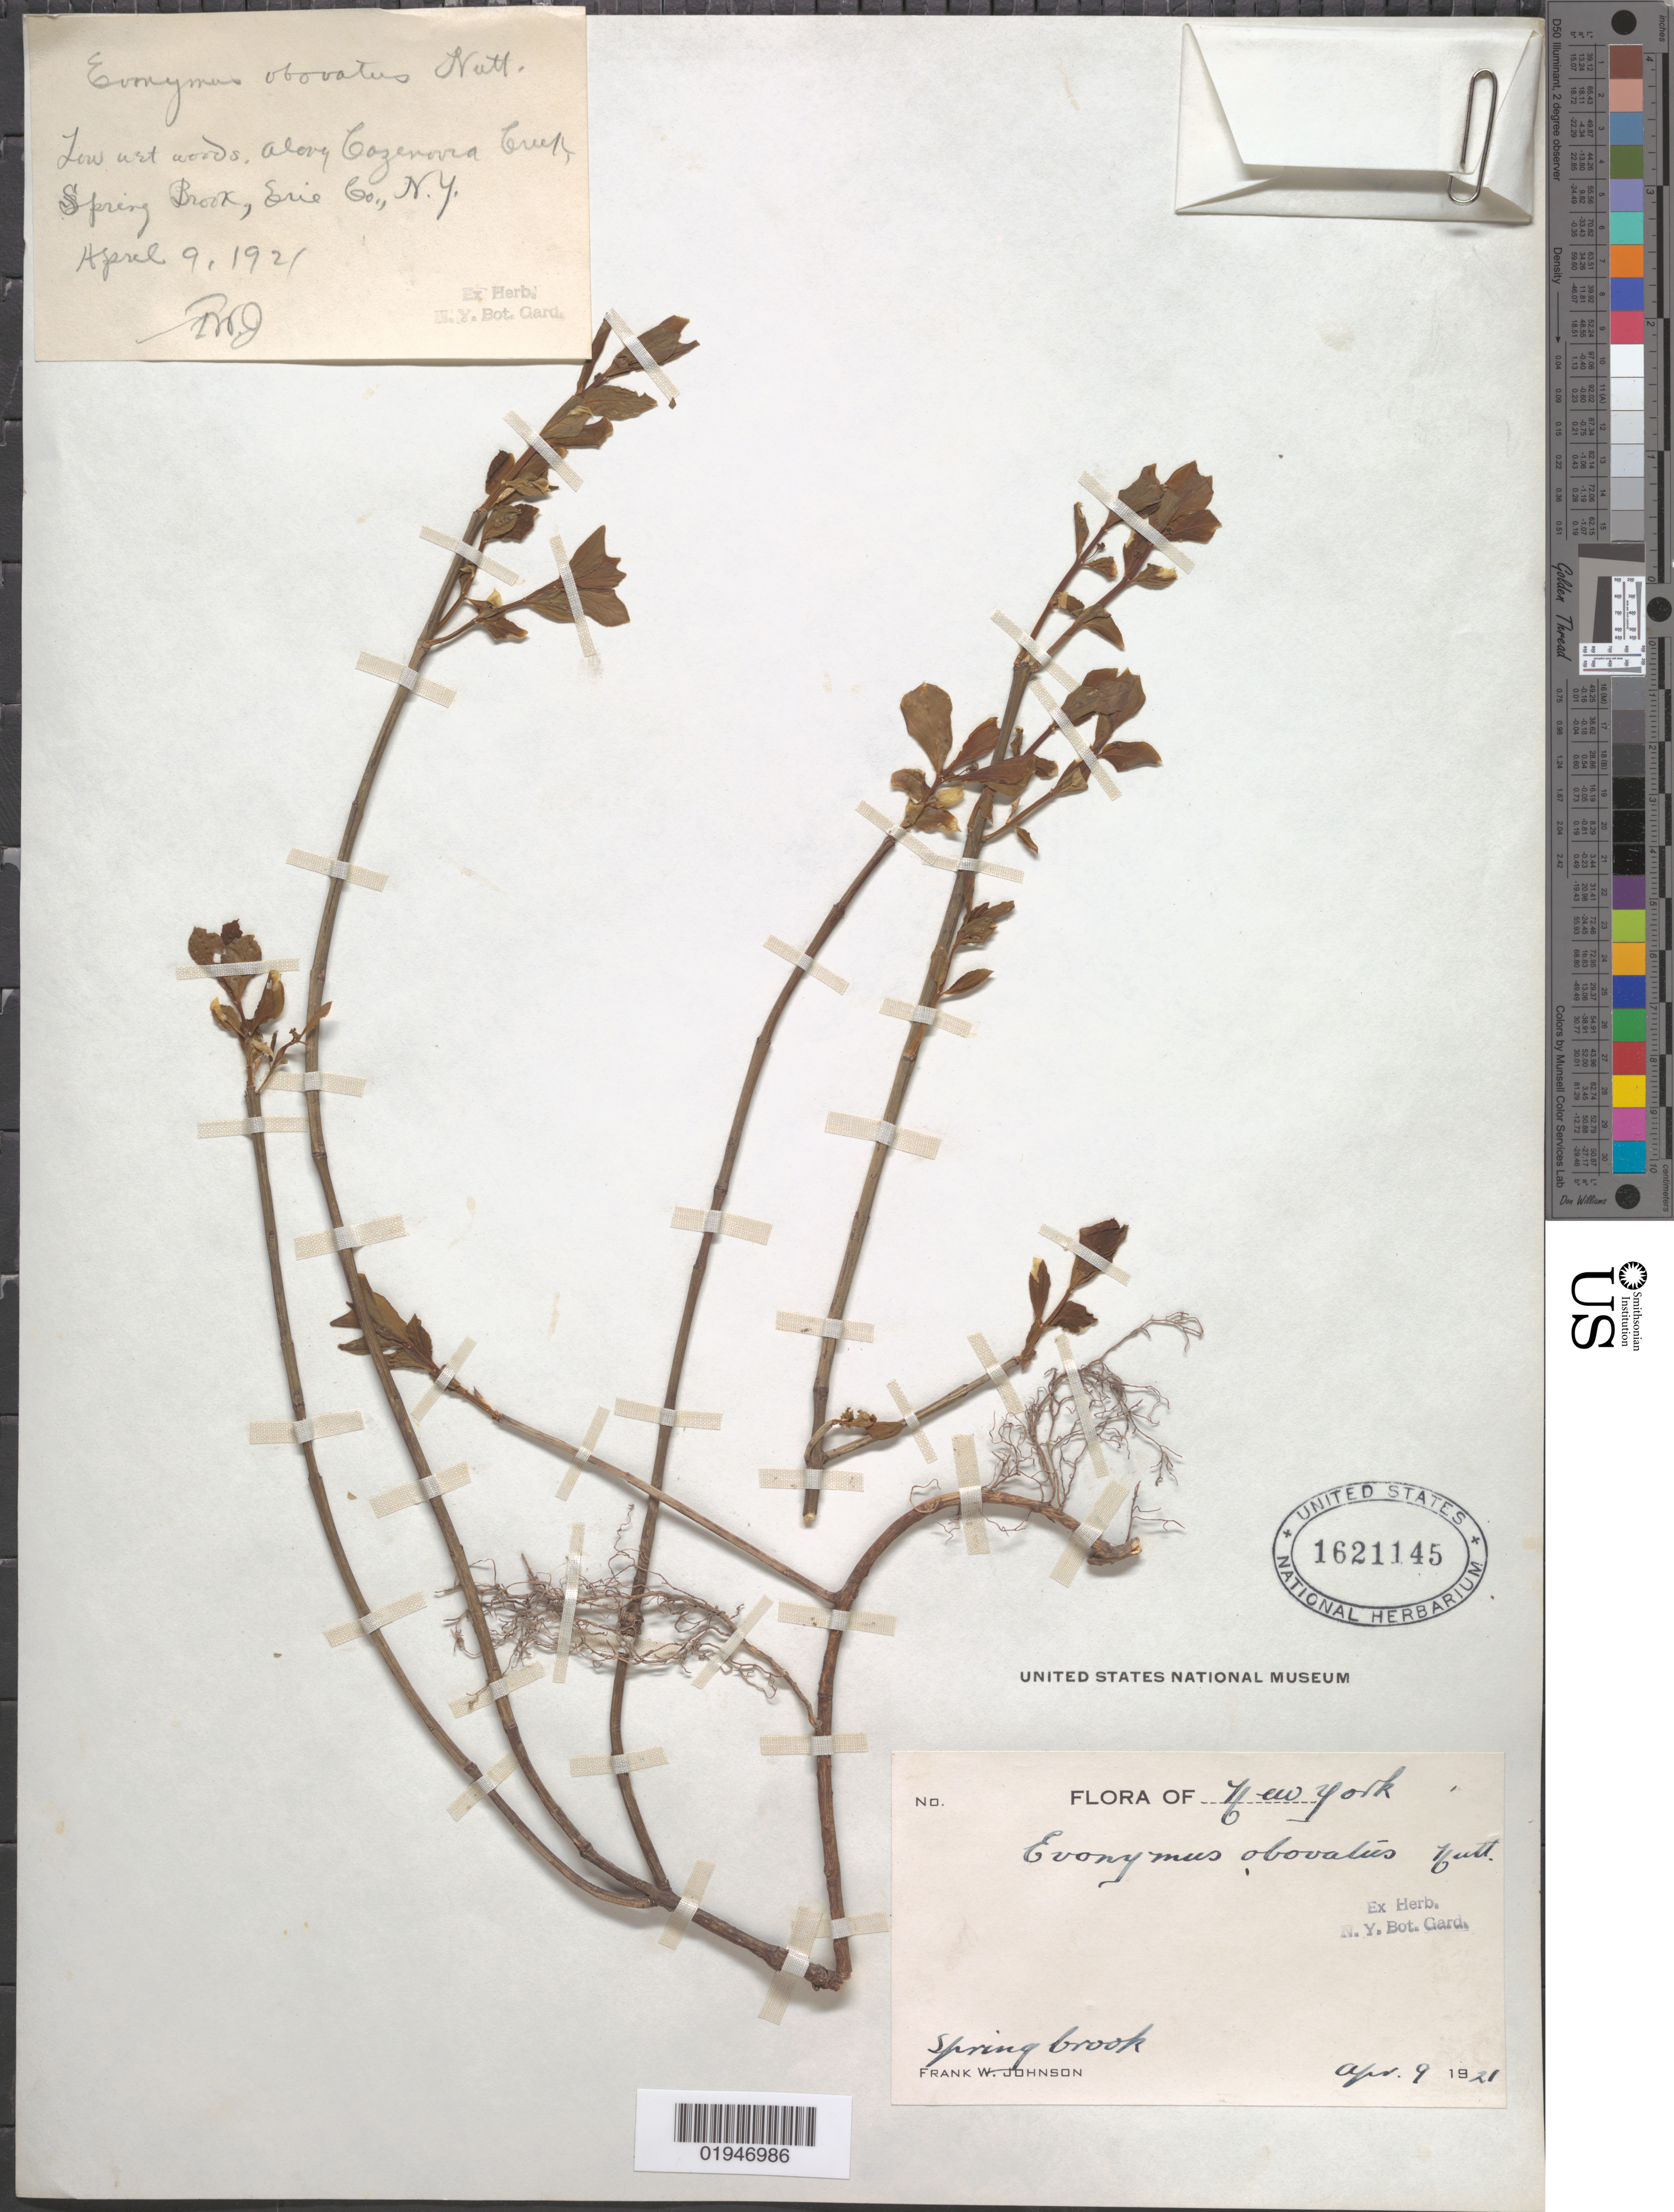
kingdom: Plantae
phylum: Tracheophyta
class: Magnoliopsida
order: Celastrales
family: Celastraceae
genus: Euonymus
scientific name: Euonymus obovatus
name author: Nutt.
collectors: F. W. Johnson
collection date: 1921-04-09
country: United States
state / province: New York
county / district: Erie County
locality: Spring Brook, Cozenovia Creek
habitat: Low wet woods along creek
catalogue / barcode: US 1621145